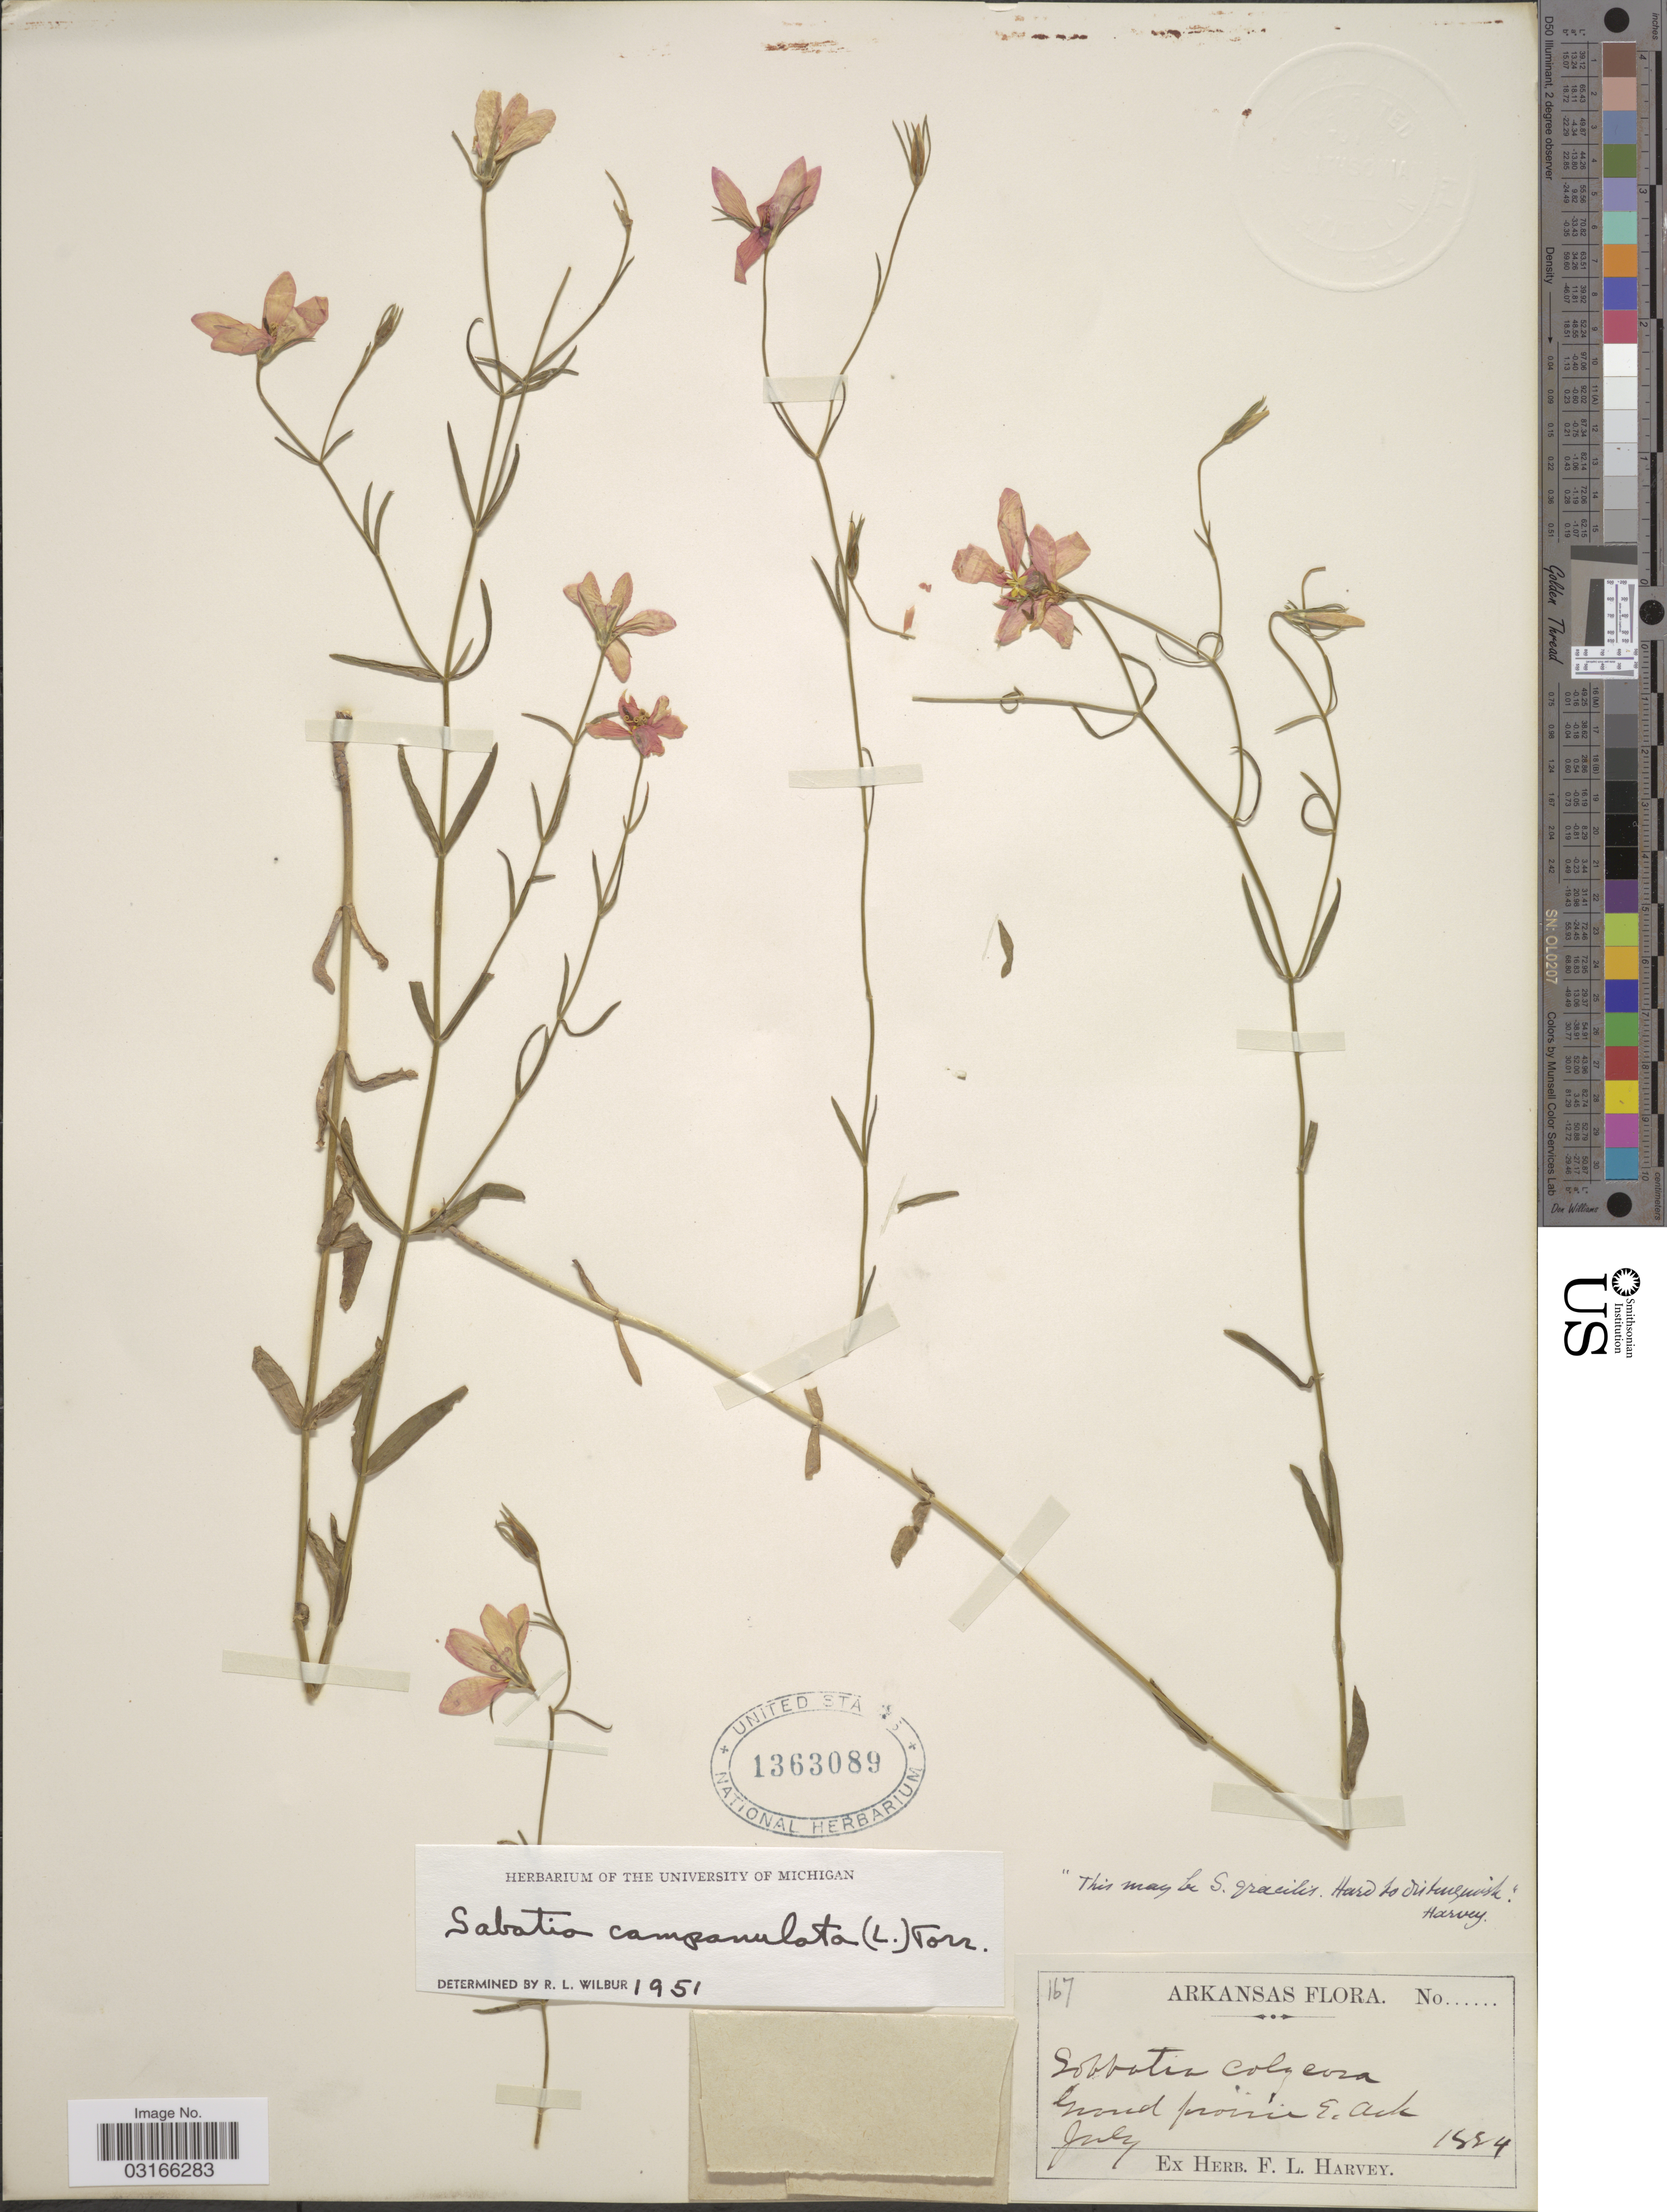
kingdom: Plantae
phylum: Tracheophyta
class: Magnoliopsida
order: Gentianales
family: Gentianaceae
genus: Sabatia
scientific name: Sabatia campanulata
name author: (L.) Torr.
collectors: ex herb. F. L. Harvey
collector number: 167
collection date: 1884-07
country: United States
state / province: Arkansas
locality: Ground prairie E. Ark.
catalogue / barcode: US 1363089